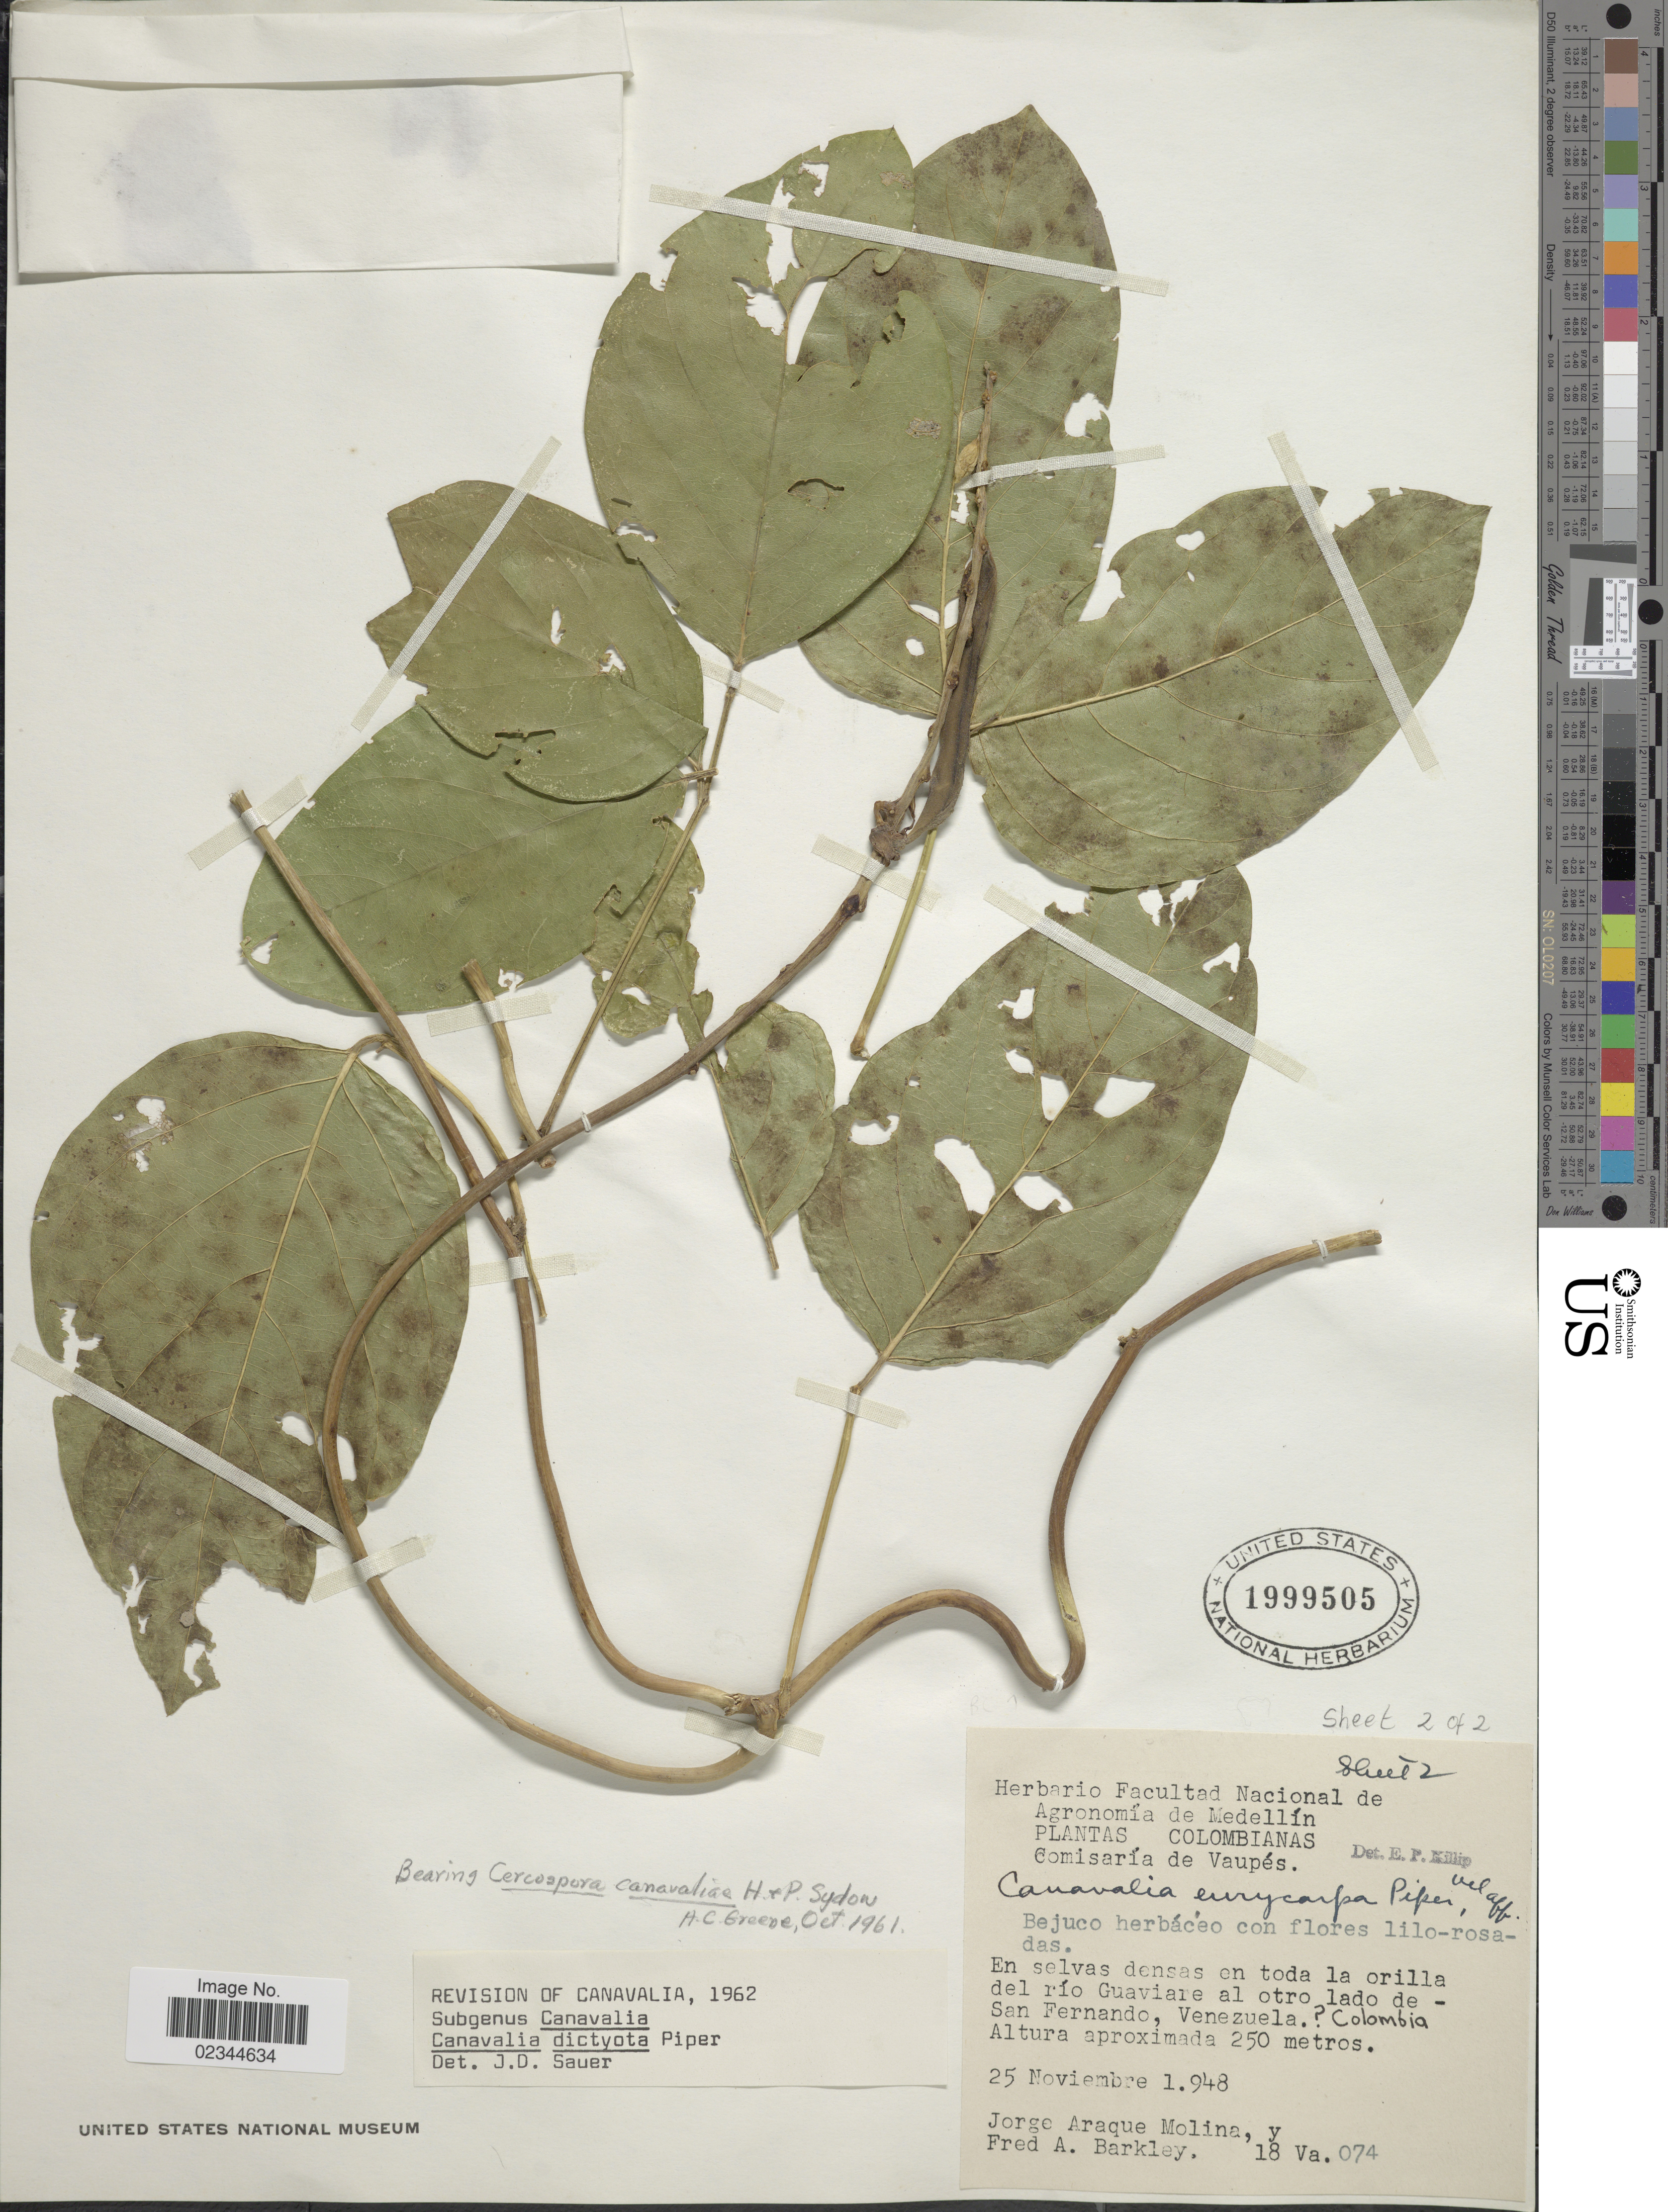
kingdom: Plantae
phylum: Tracheophyta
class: Magnoliopsida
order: Fabales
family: Fabaceae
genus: Canavalia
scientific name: Canavalia dictyota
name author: Piper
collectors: J. A. Molina & F. A. Barkley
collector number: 18 Va074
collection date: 1948-11-25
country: Colombia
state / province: Vaupés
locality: Orilla del Rio Guaviare al otro lado de San Fernando, Venezuela [unsure placement] Colombia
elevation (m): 250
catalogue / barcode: US 1999505